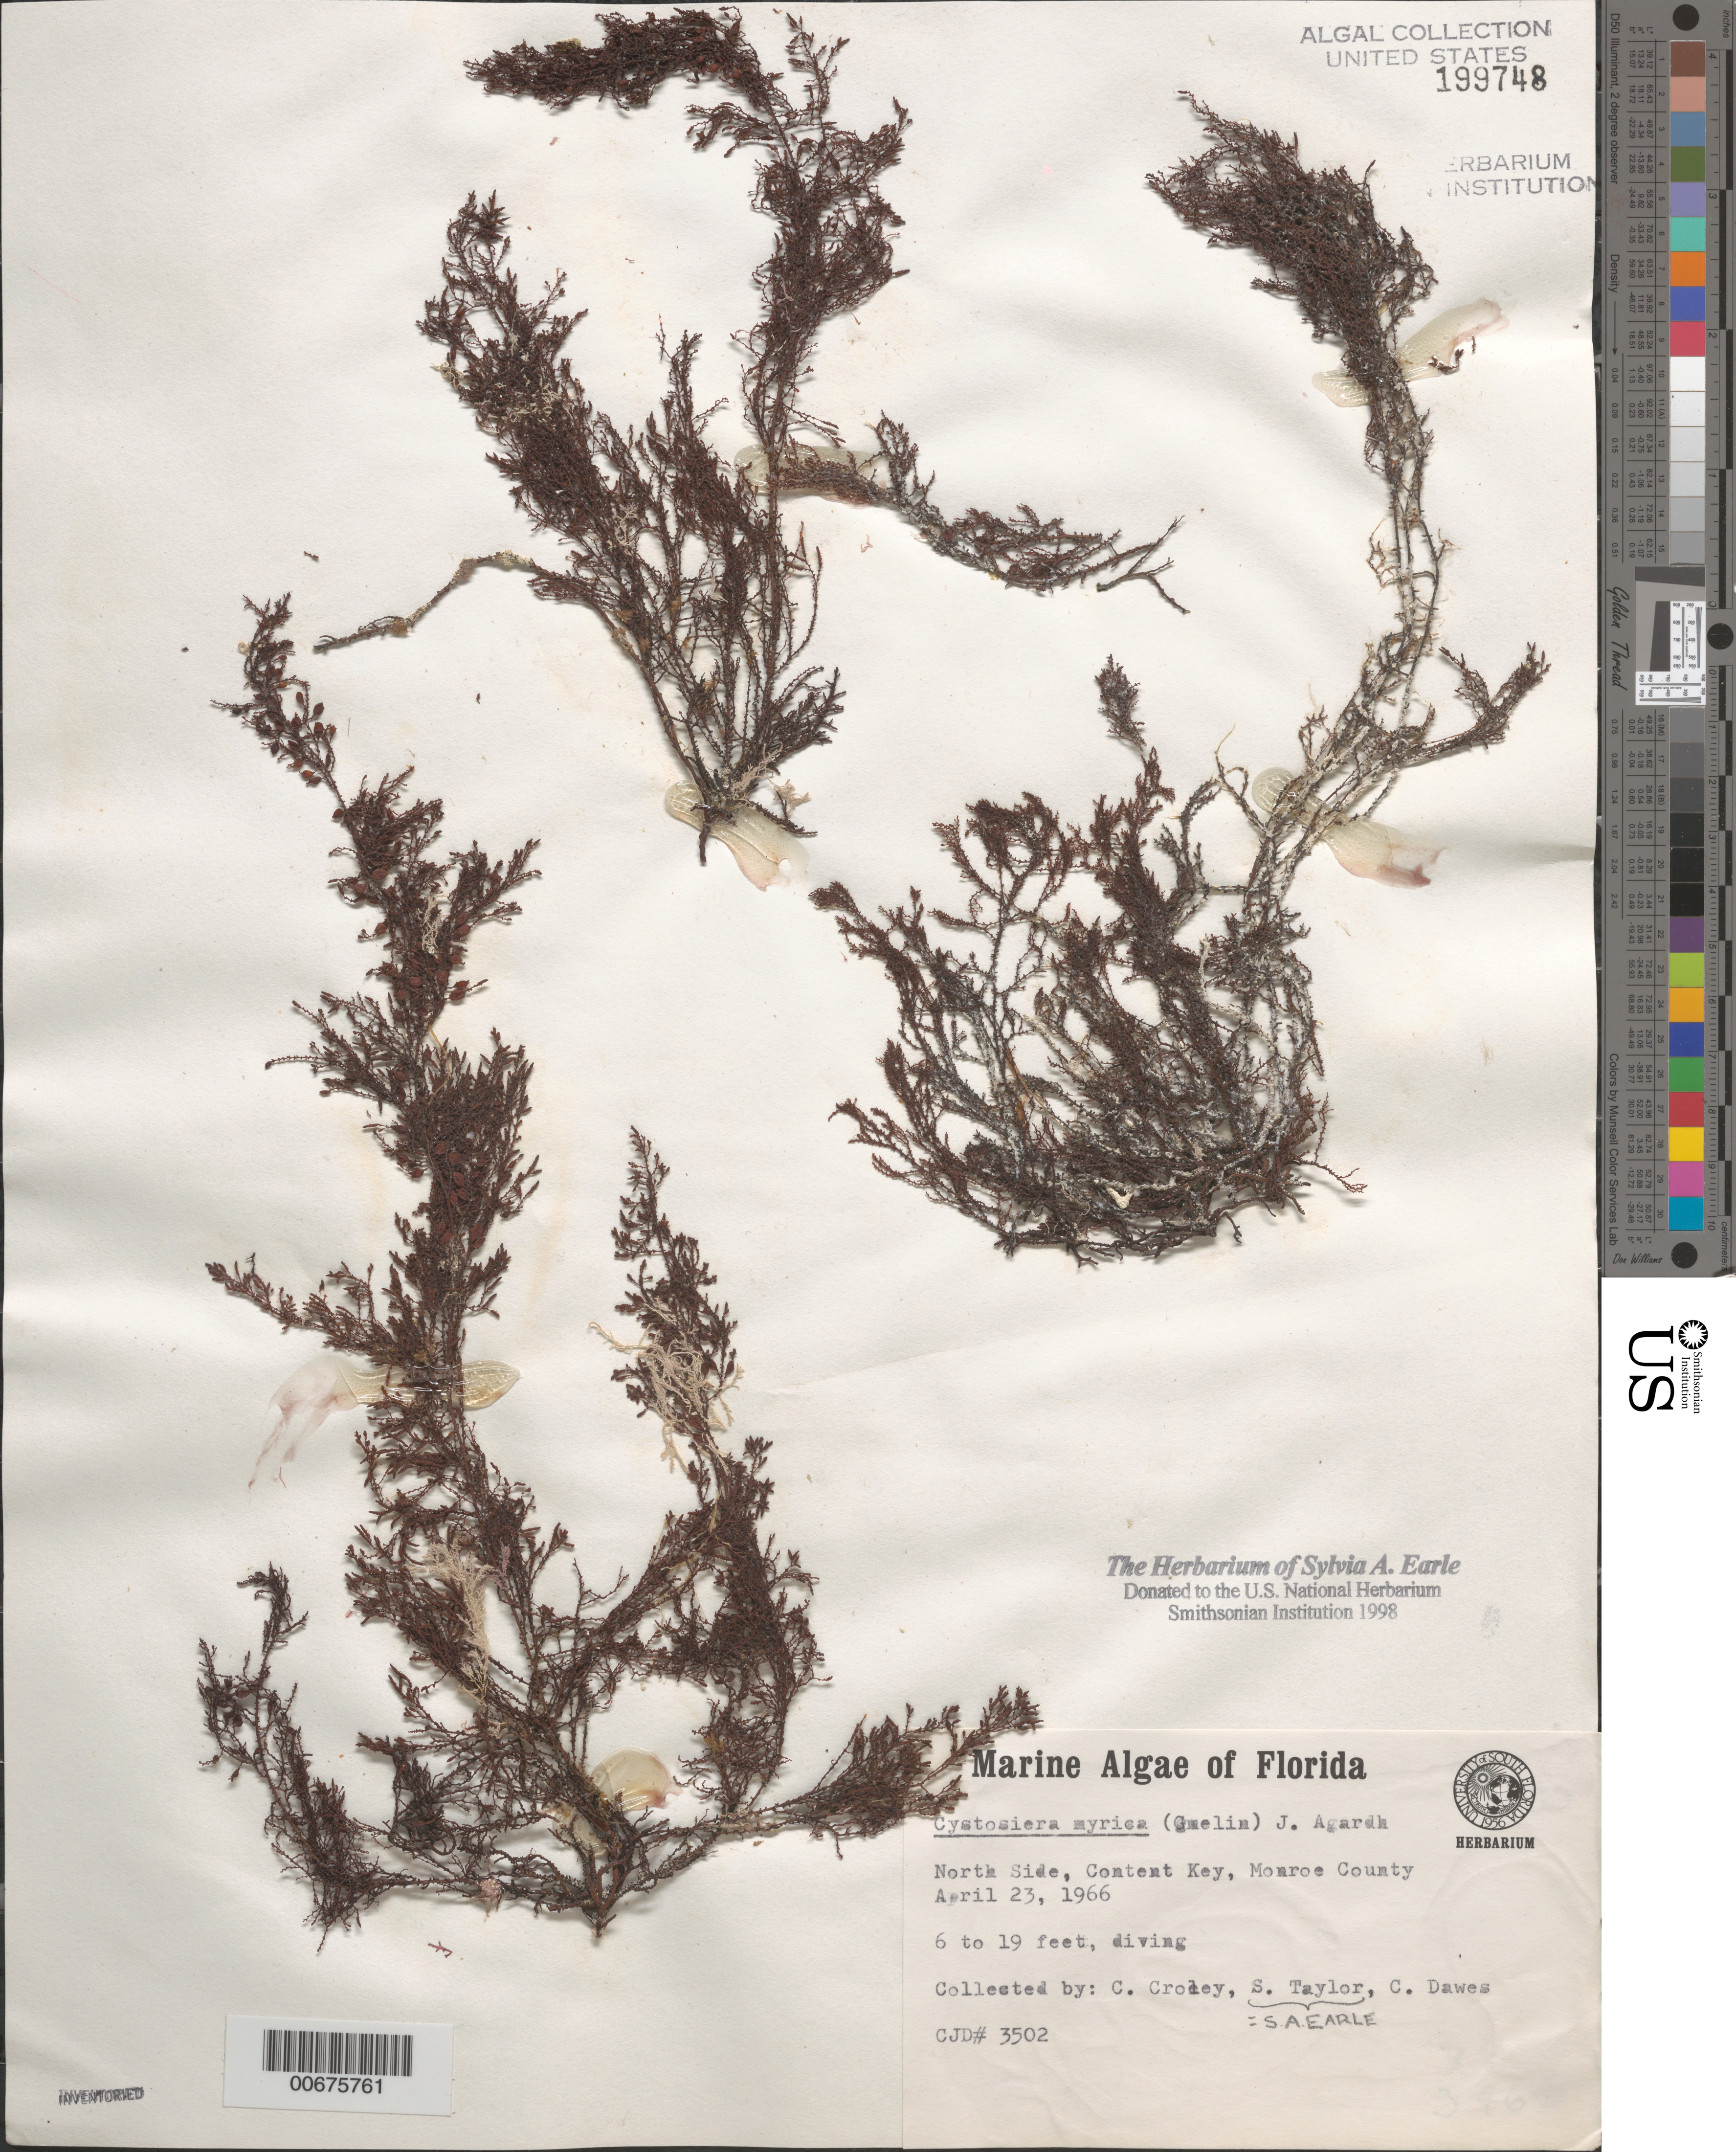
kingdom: Chromista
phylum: Ochrophyta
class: Phaeophyceae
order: Fucales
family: Sargassaceae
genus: Cystoseira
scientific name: Cystoseira myrica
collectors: C. Dawes, F. C. Croley & S. A. Earle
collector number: Cjd 3502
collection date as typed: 23 Apr 1966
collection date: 1966-04-23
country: United States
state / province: Florida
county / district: Monroe County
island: Content Keys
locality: North side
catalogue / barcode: US 199748